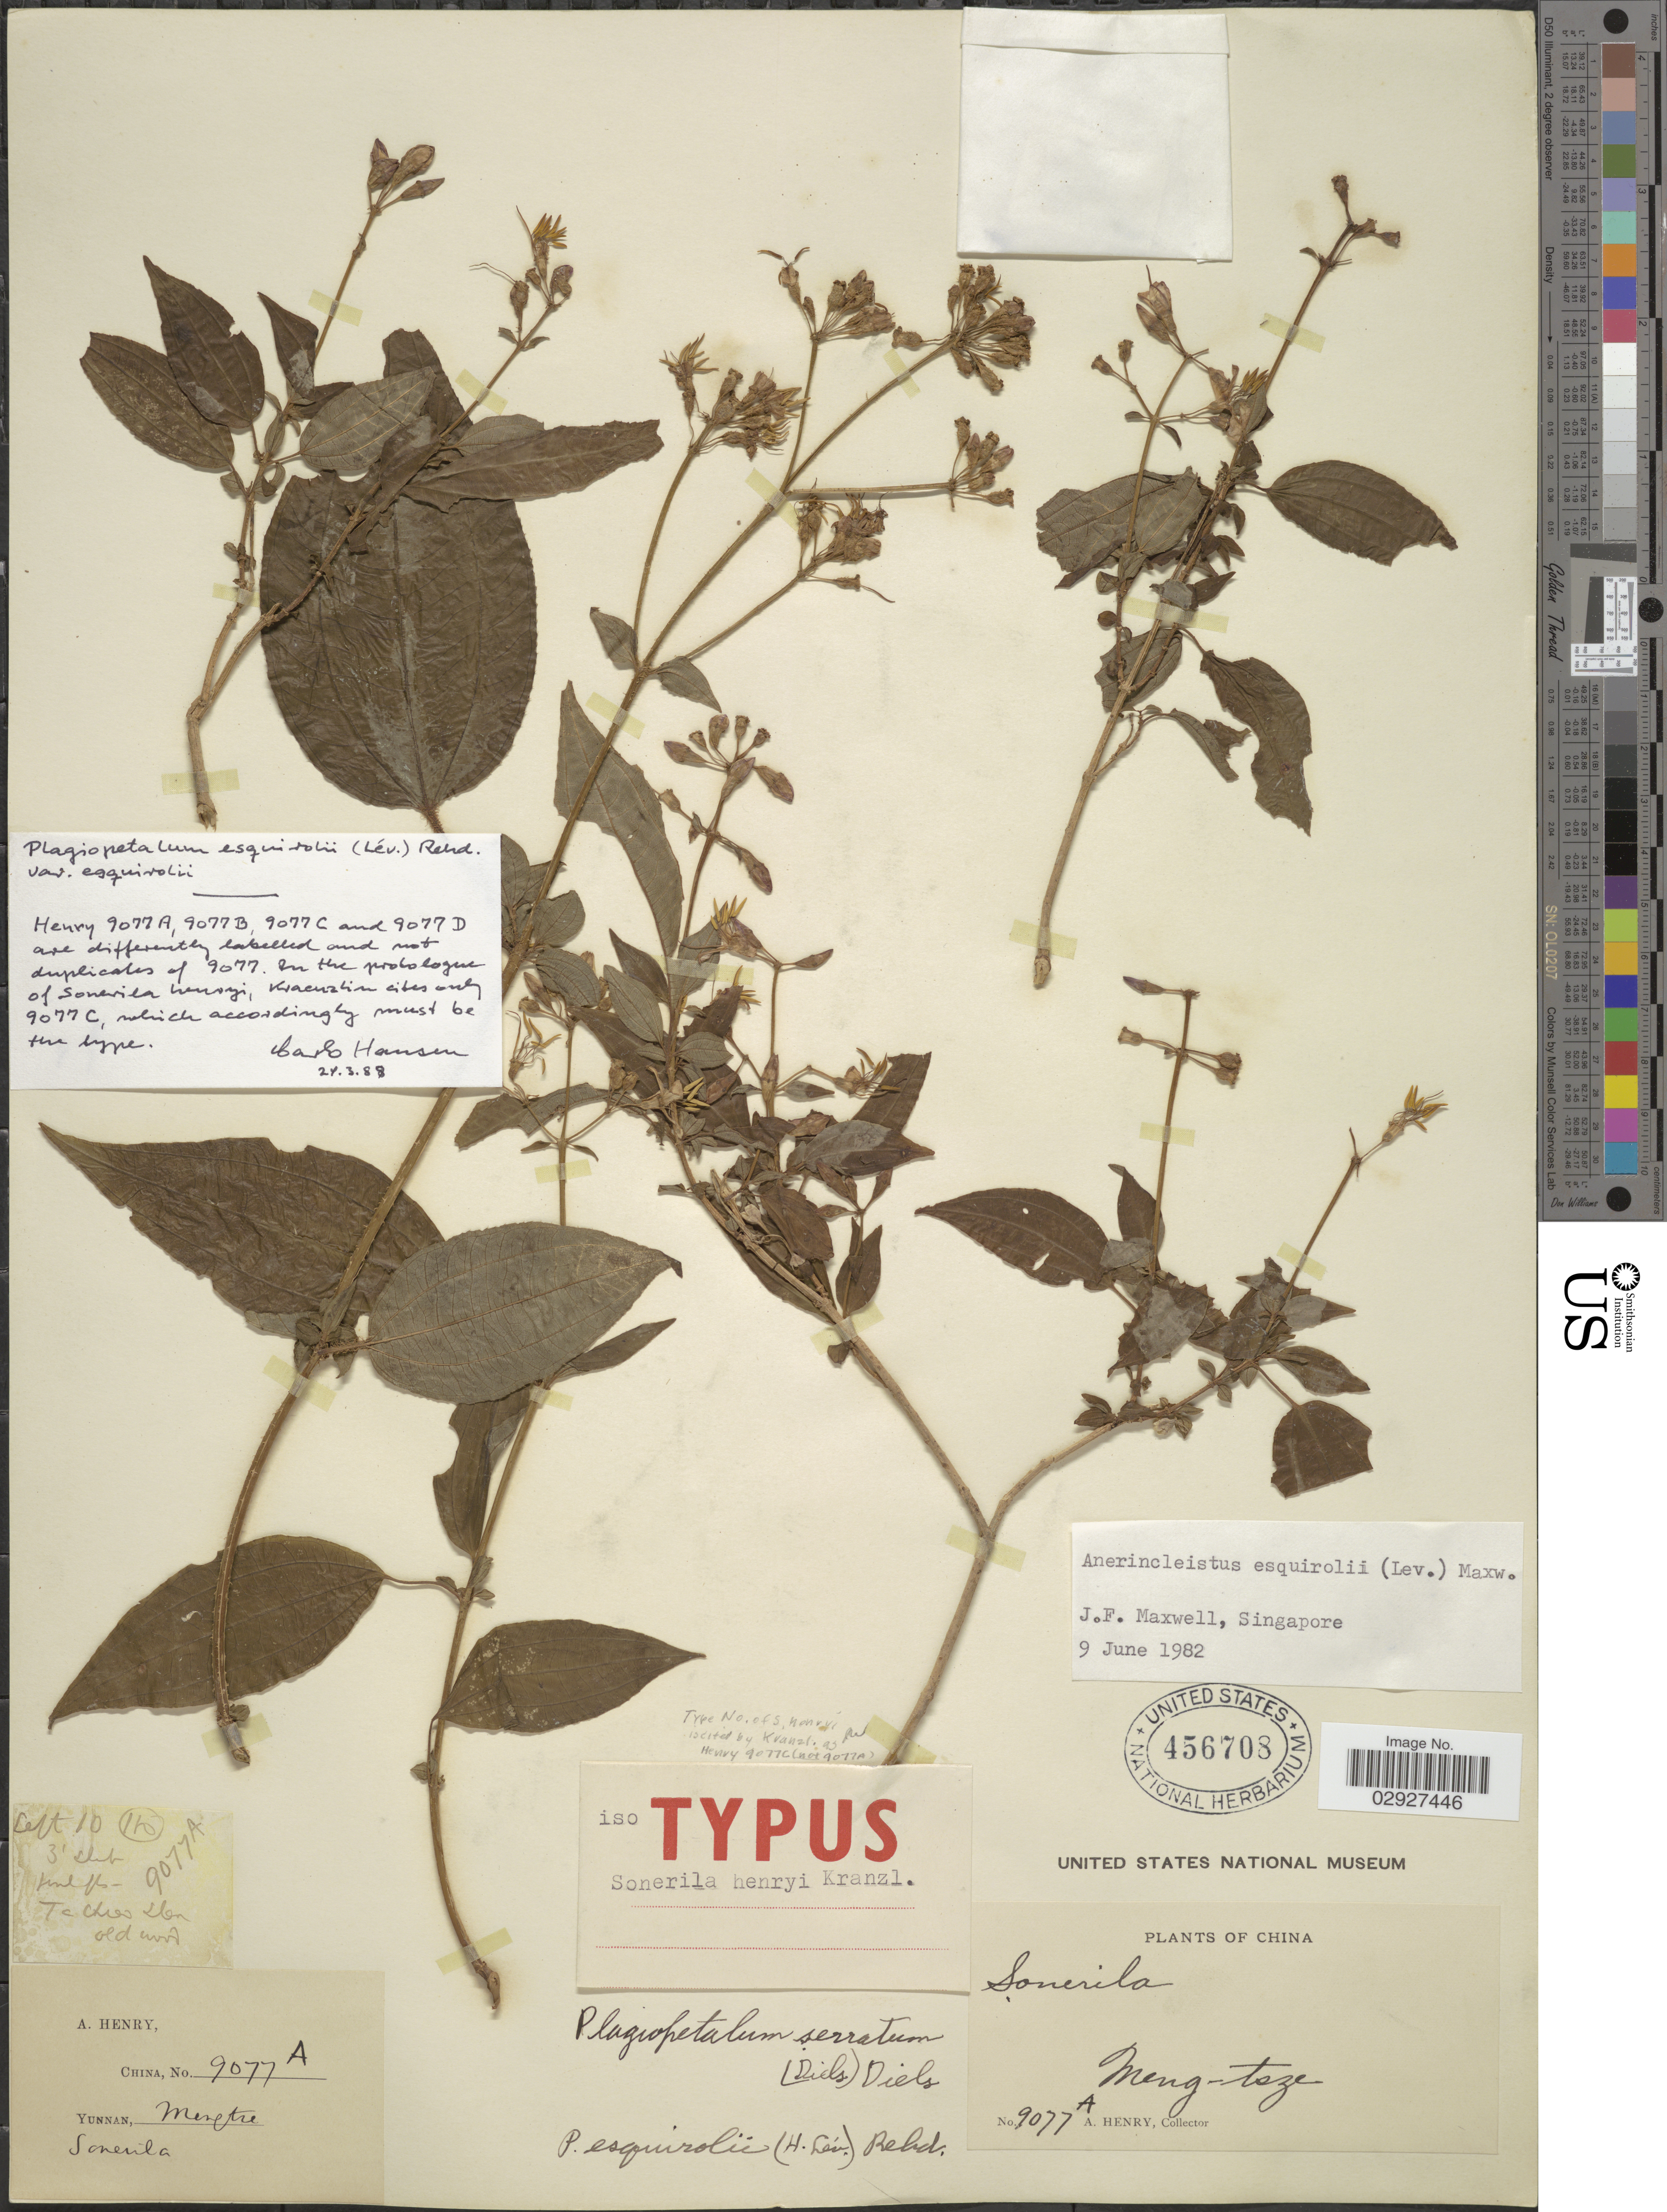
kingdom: Plantae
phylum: Tracheophyta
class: Magnoliopsida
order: Myrtales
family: Melastomataceae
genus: Plagiopetalum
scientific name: Plagiopetalum esquirolii var. esquirolii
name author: (H. Lév.) Rehder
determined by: Hansen, C.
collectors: A. Henry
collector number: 9077 A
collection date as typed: Transcribed d/m/y: /9/10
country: China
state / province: Yunnan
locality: Meng-tsze. Ta Chiao Shan. Ho.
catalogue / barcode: US 456708